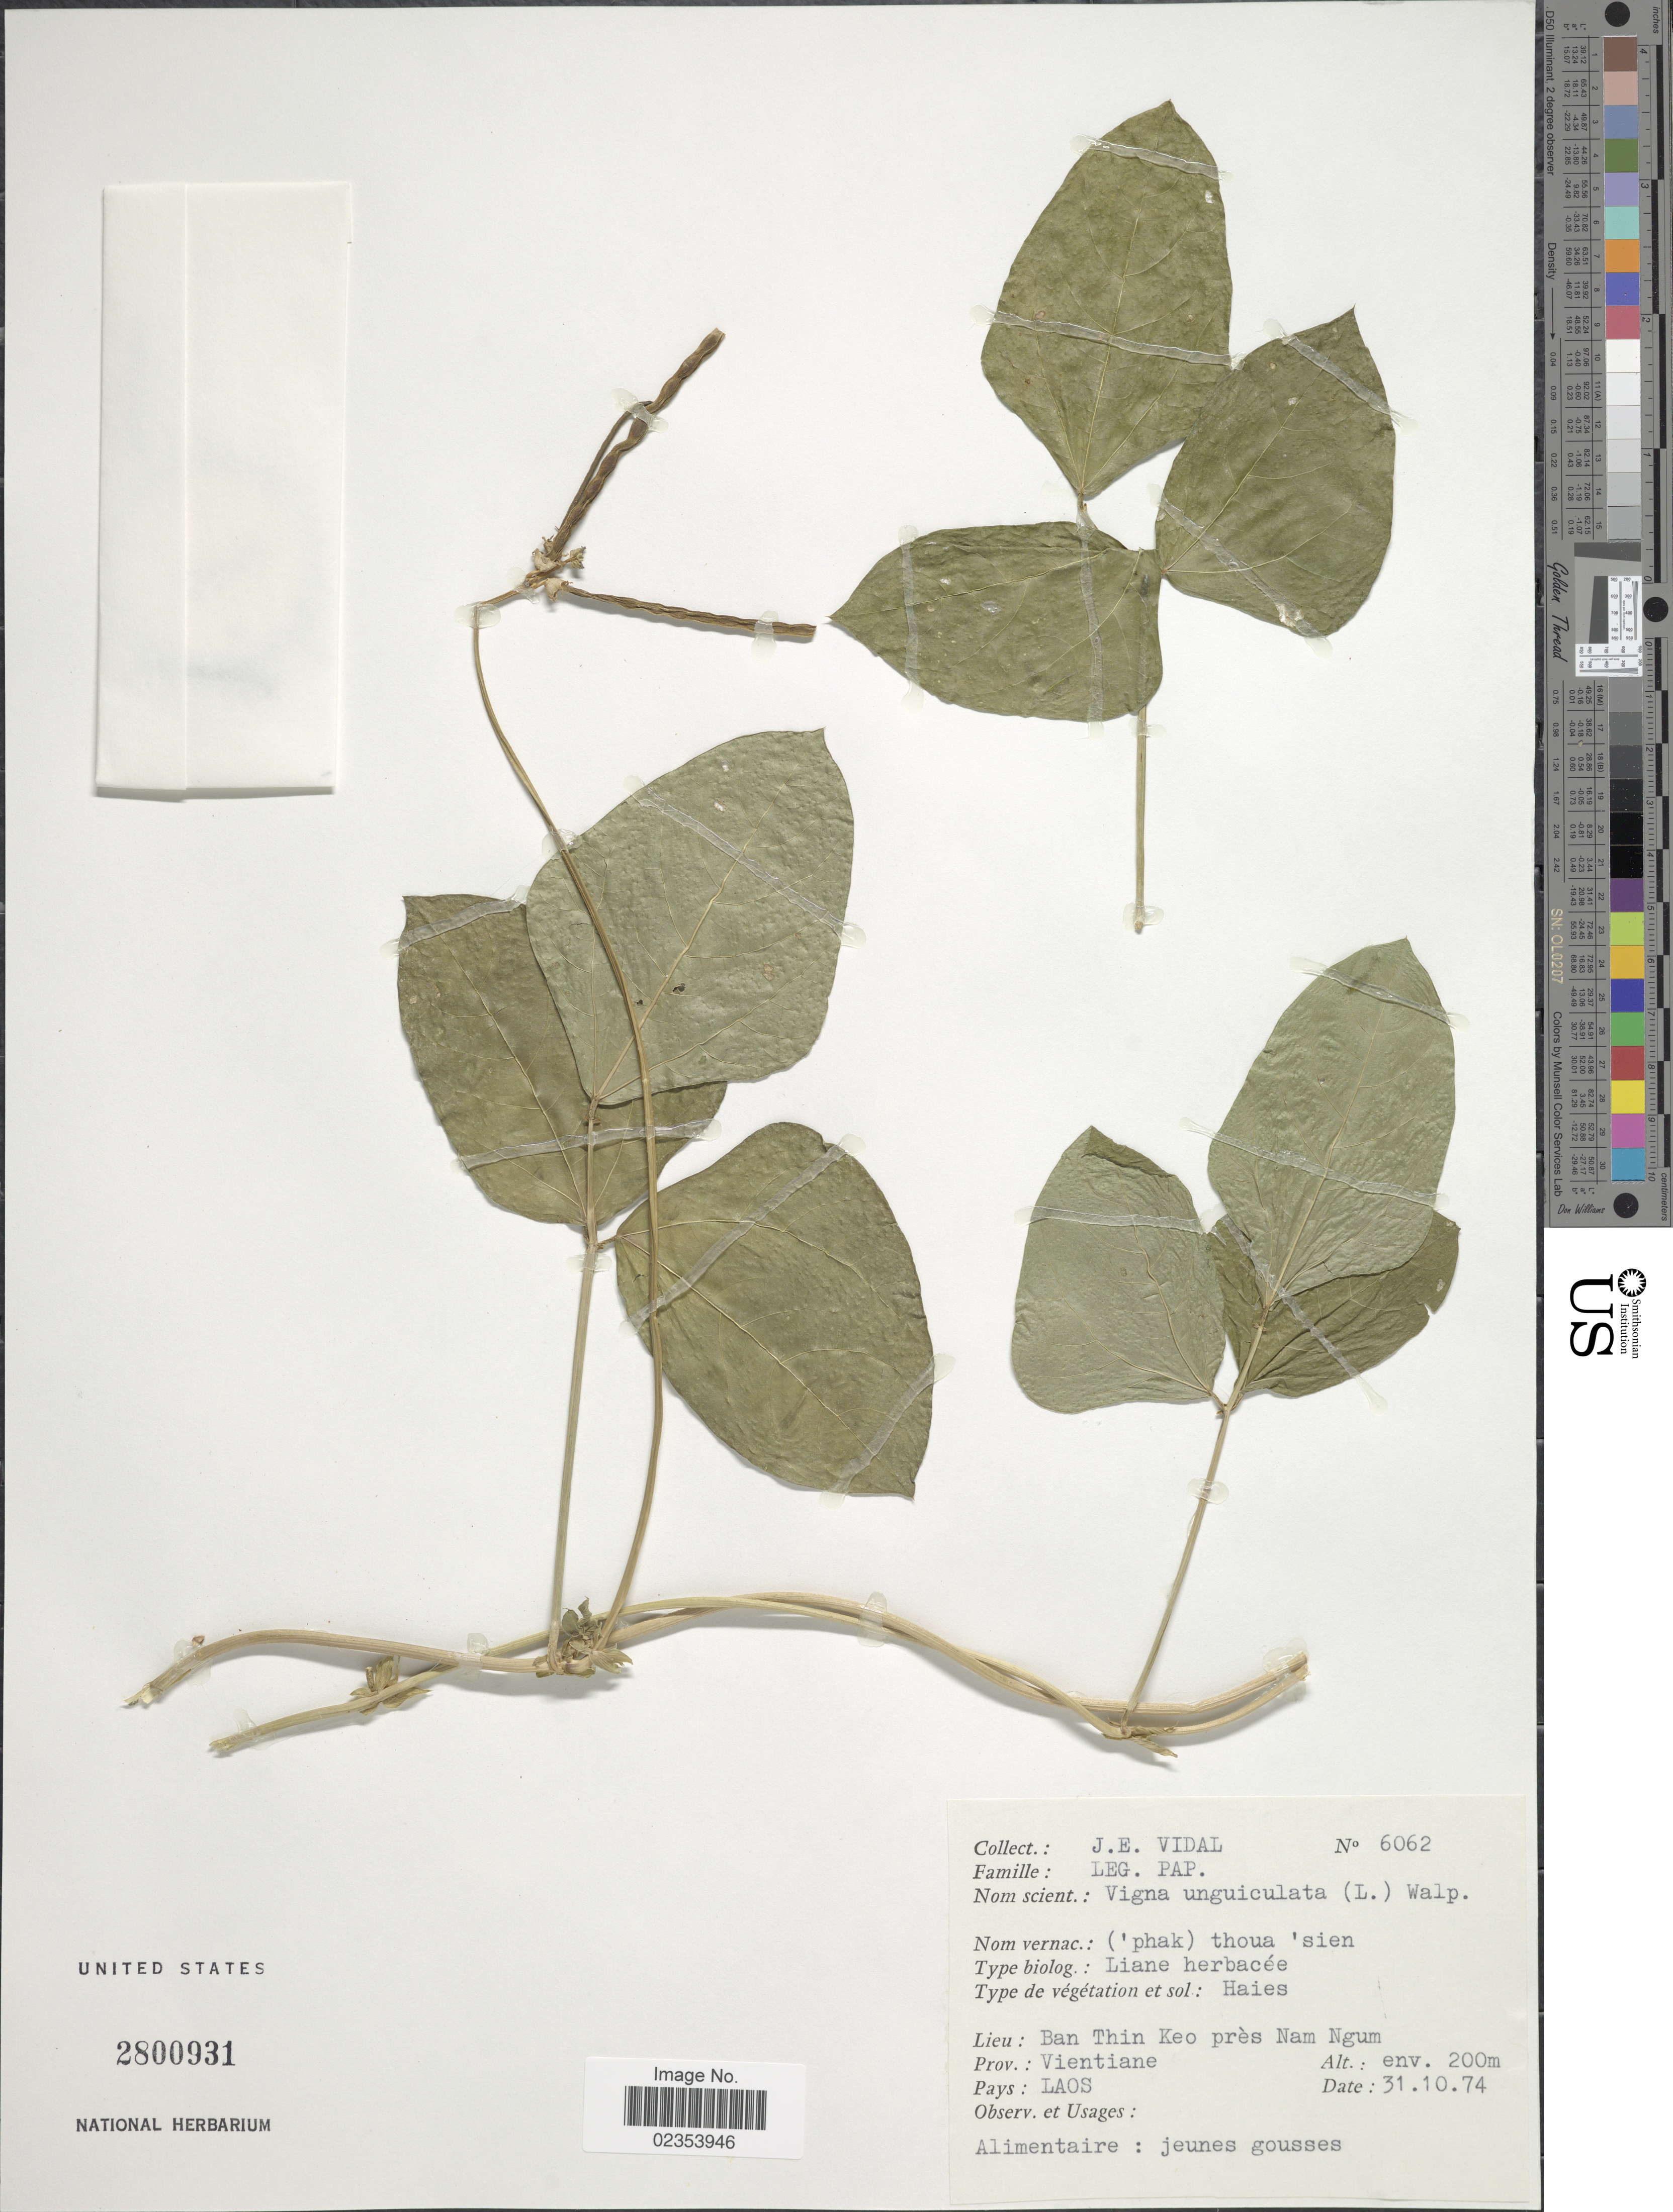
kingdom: Plantae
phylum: Tracheophyta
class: Magnoliopsida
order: Fabales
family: Fabaceae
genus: Vigna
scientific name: Vigna unguiculata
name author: (L.) Walp.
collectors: J. E. Vidal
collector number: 6062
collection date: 1974-10-31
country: Laos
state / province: Viangchan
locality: Ban Thin Keo près Nam Ngum. Prov.: Vientiane.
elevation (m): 200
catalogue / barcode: US 2800931